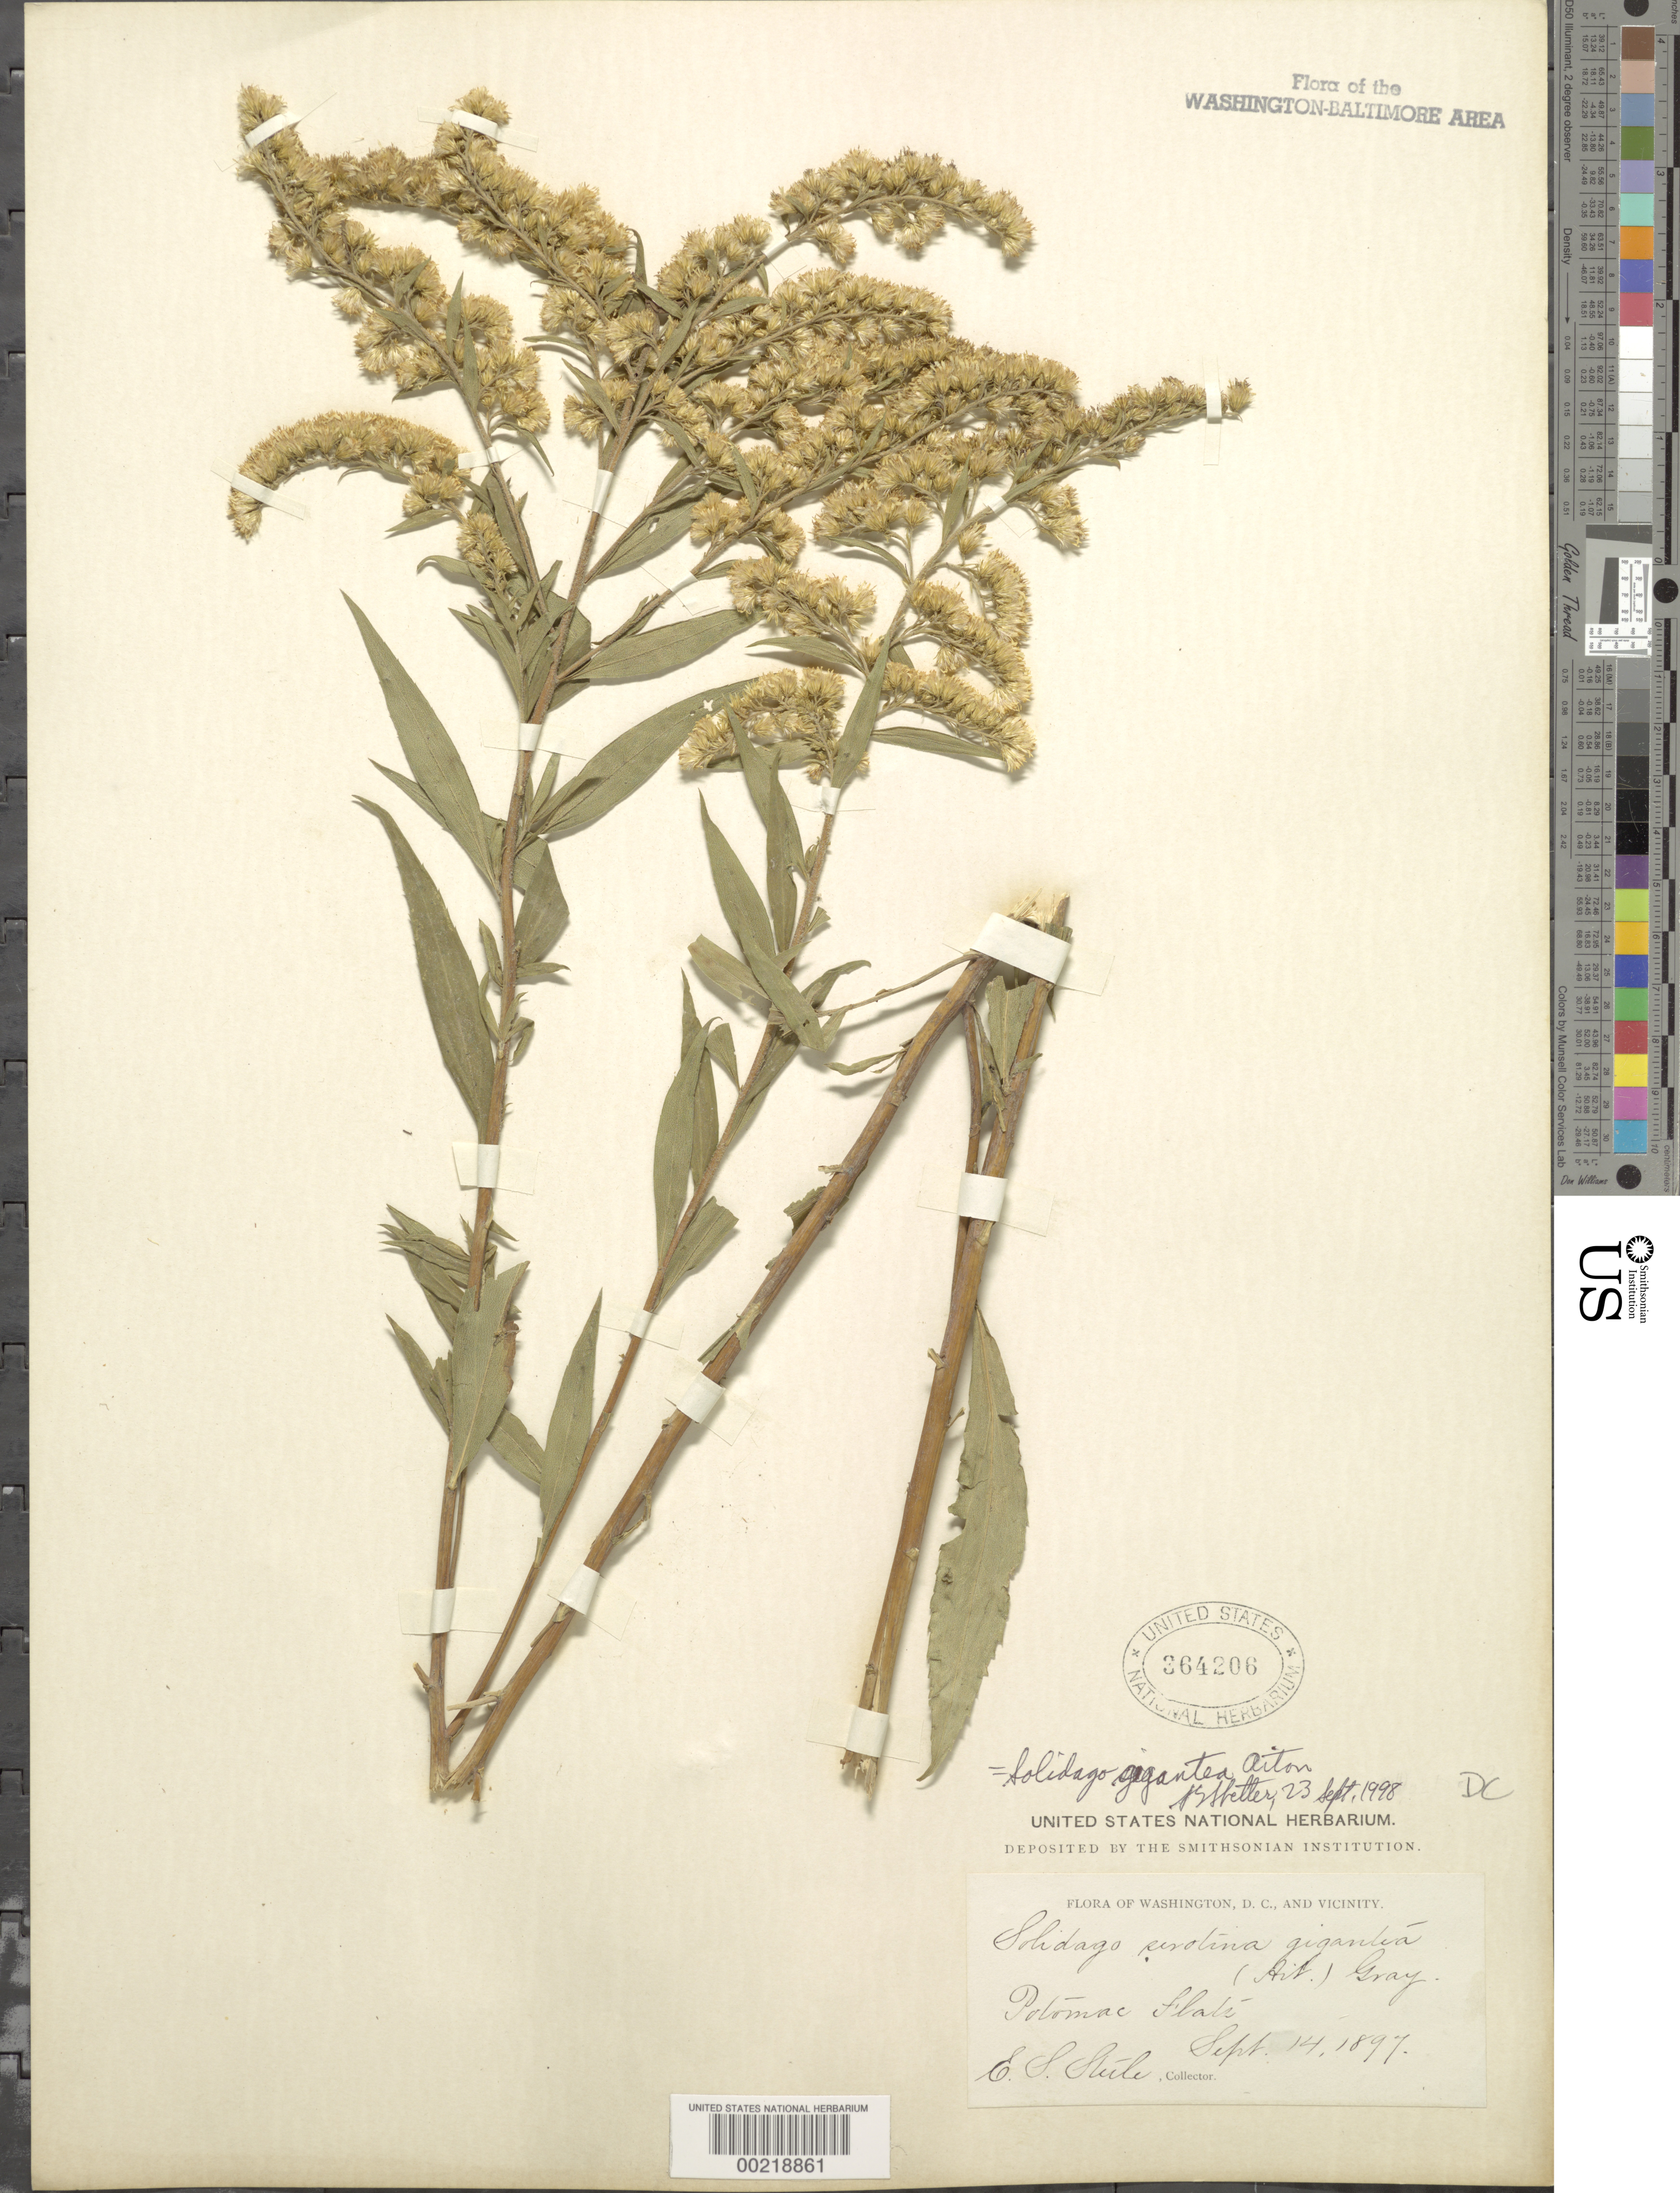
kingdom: Plantae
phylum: Tracheophyta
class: Magnoliopsida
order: Asterales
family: Asteraceae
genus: Solidago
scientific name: Solidago gigantea var. leiophylla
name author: Fernald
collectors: E. Steele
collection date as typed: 14 Sep 1897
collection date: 1897-09-14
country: United States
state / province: Maryland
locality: Potomac flats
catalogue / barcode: US 364206